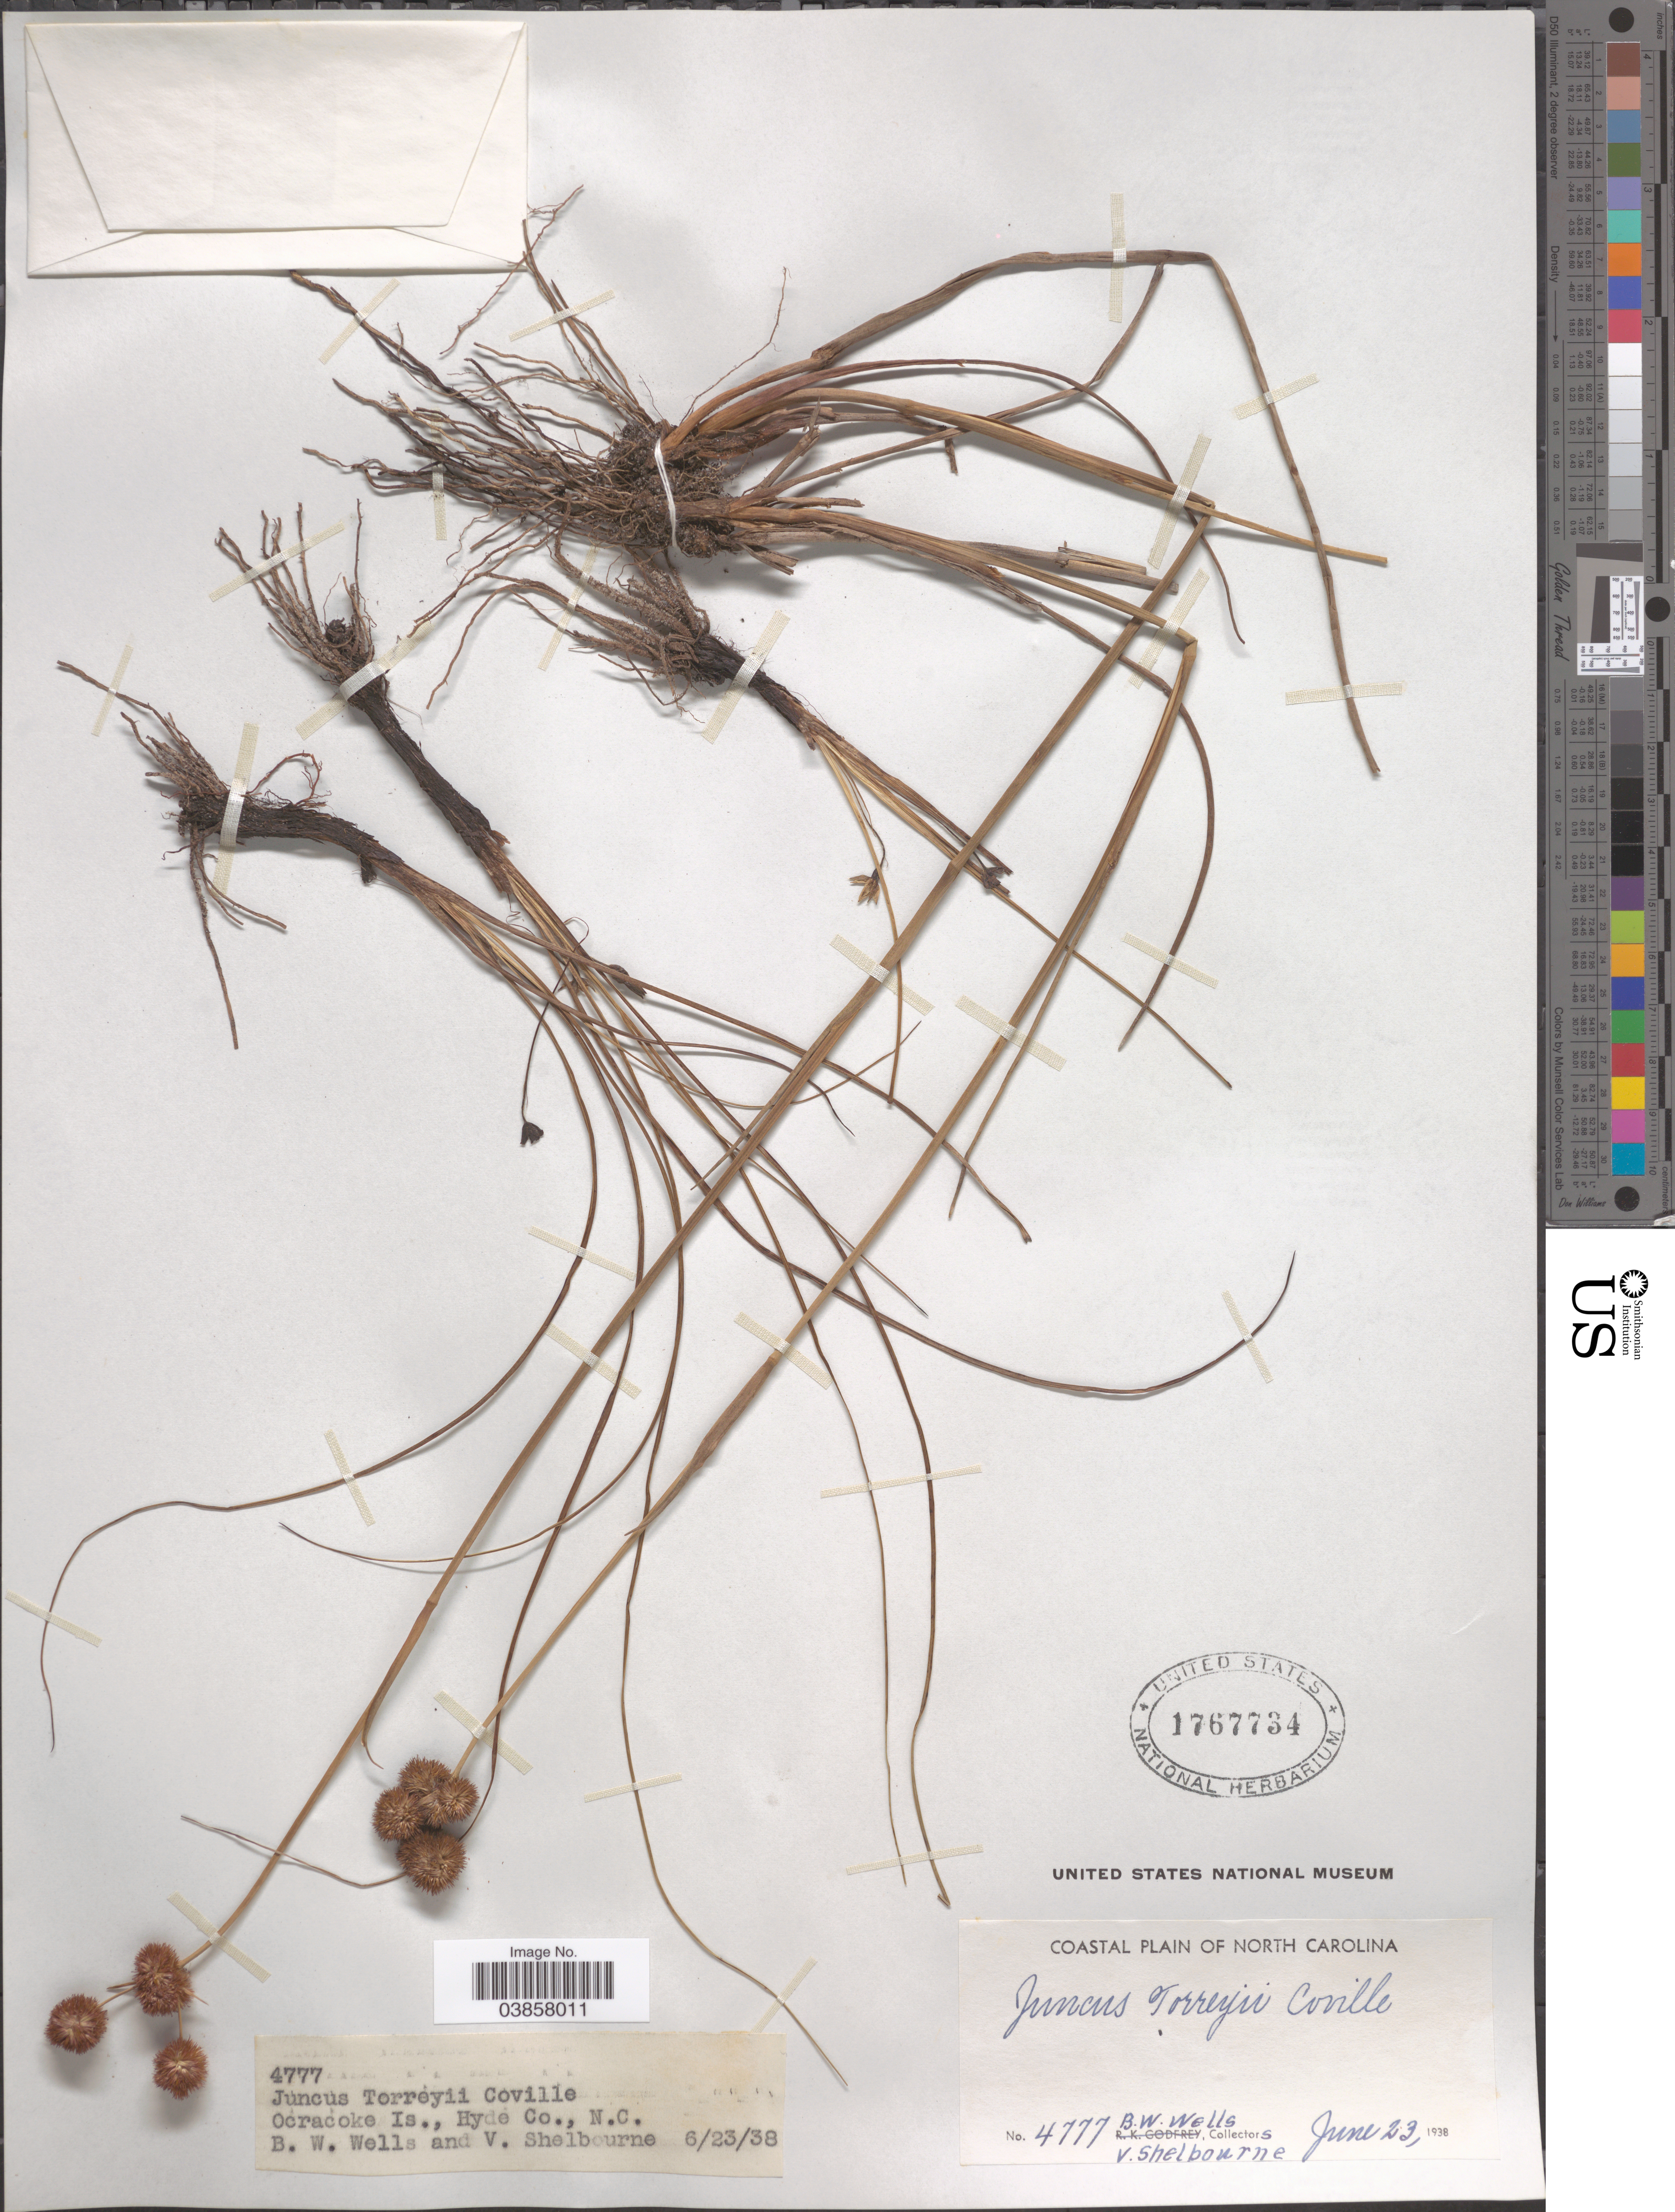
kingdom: Plantae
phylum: Tracheophyta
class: Liliopsida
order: Poales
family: Juncaceae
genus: Juncus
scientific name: Juncus torreyi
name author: Coville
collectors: B. Wells & V. Shelbourne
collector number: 4777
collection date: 1938-06-23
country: United States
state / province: North Carolina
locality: Coastal Plain of North Carolina. Ocracoke Is., Hyde Co.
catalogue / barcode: US 1767734